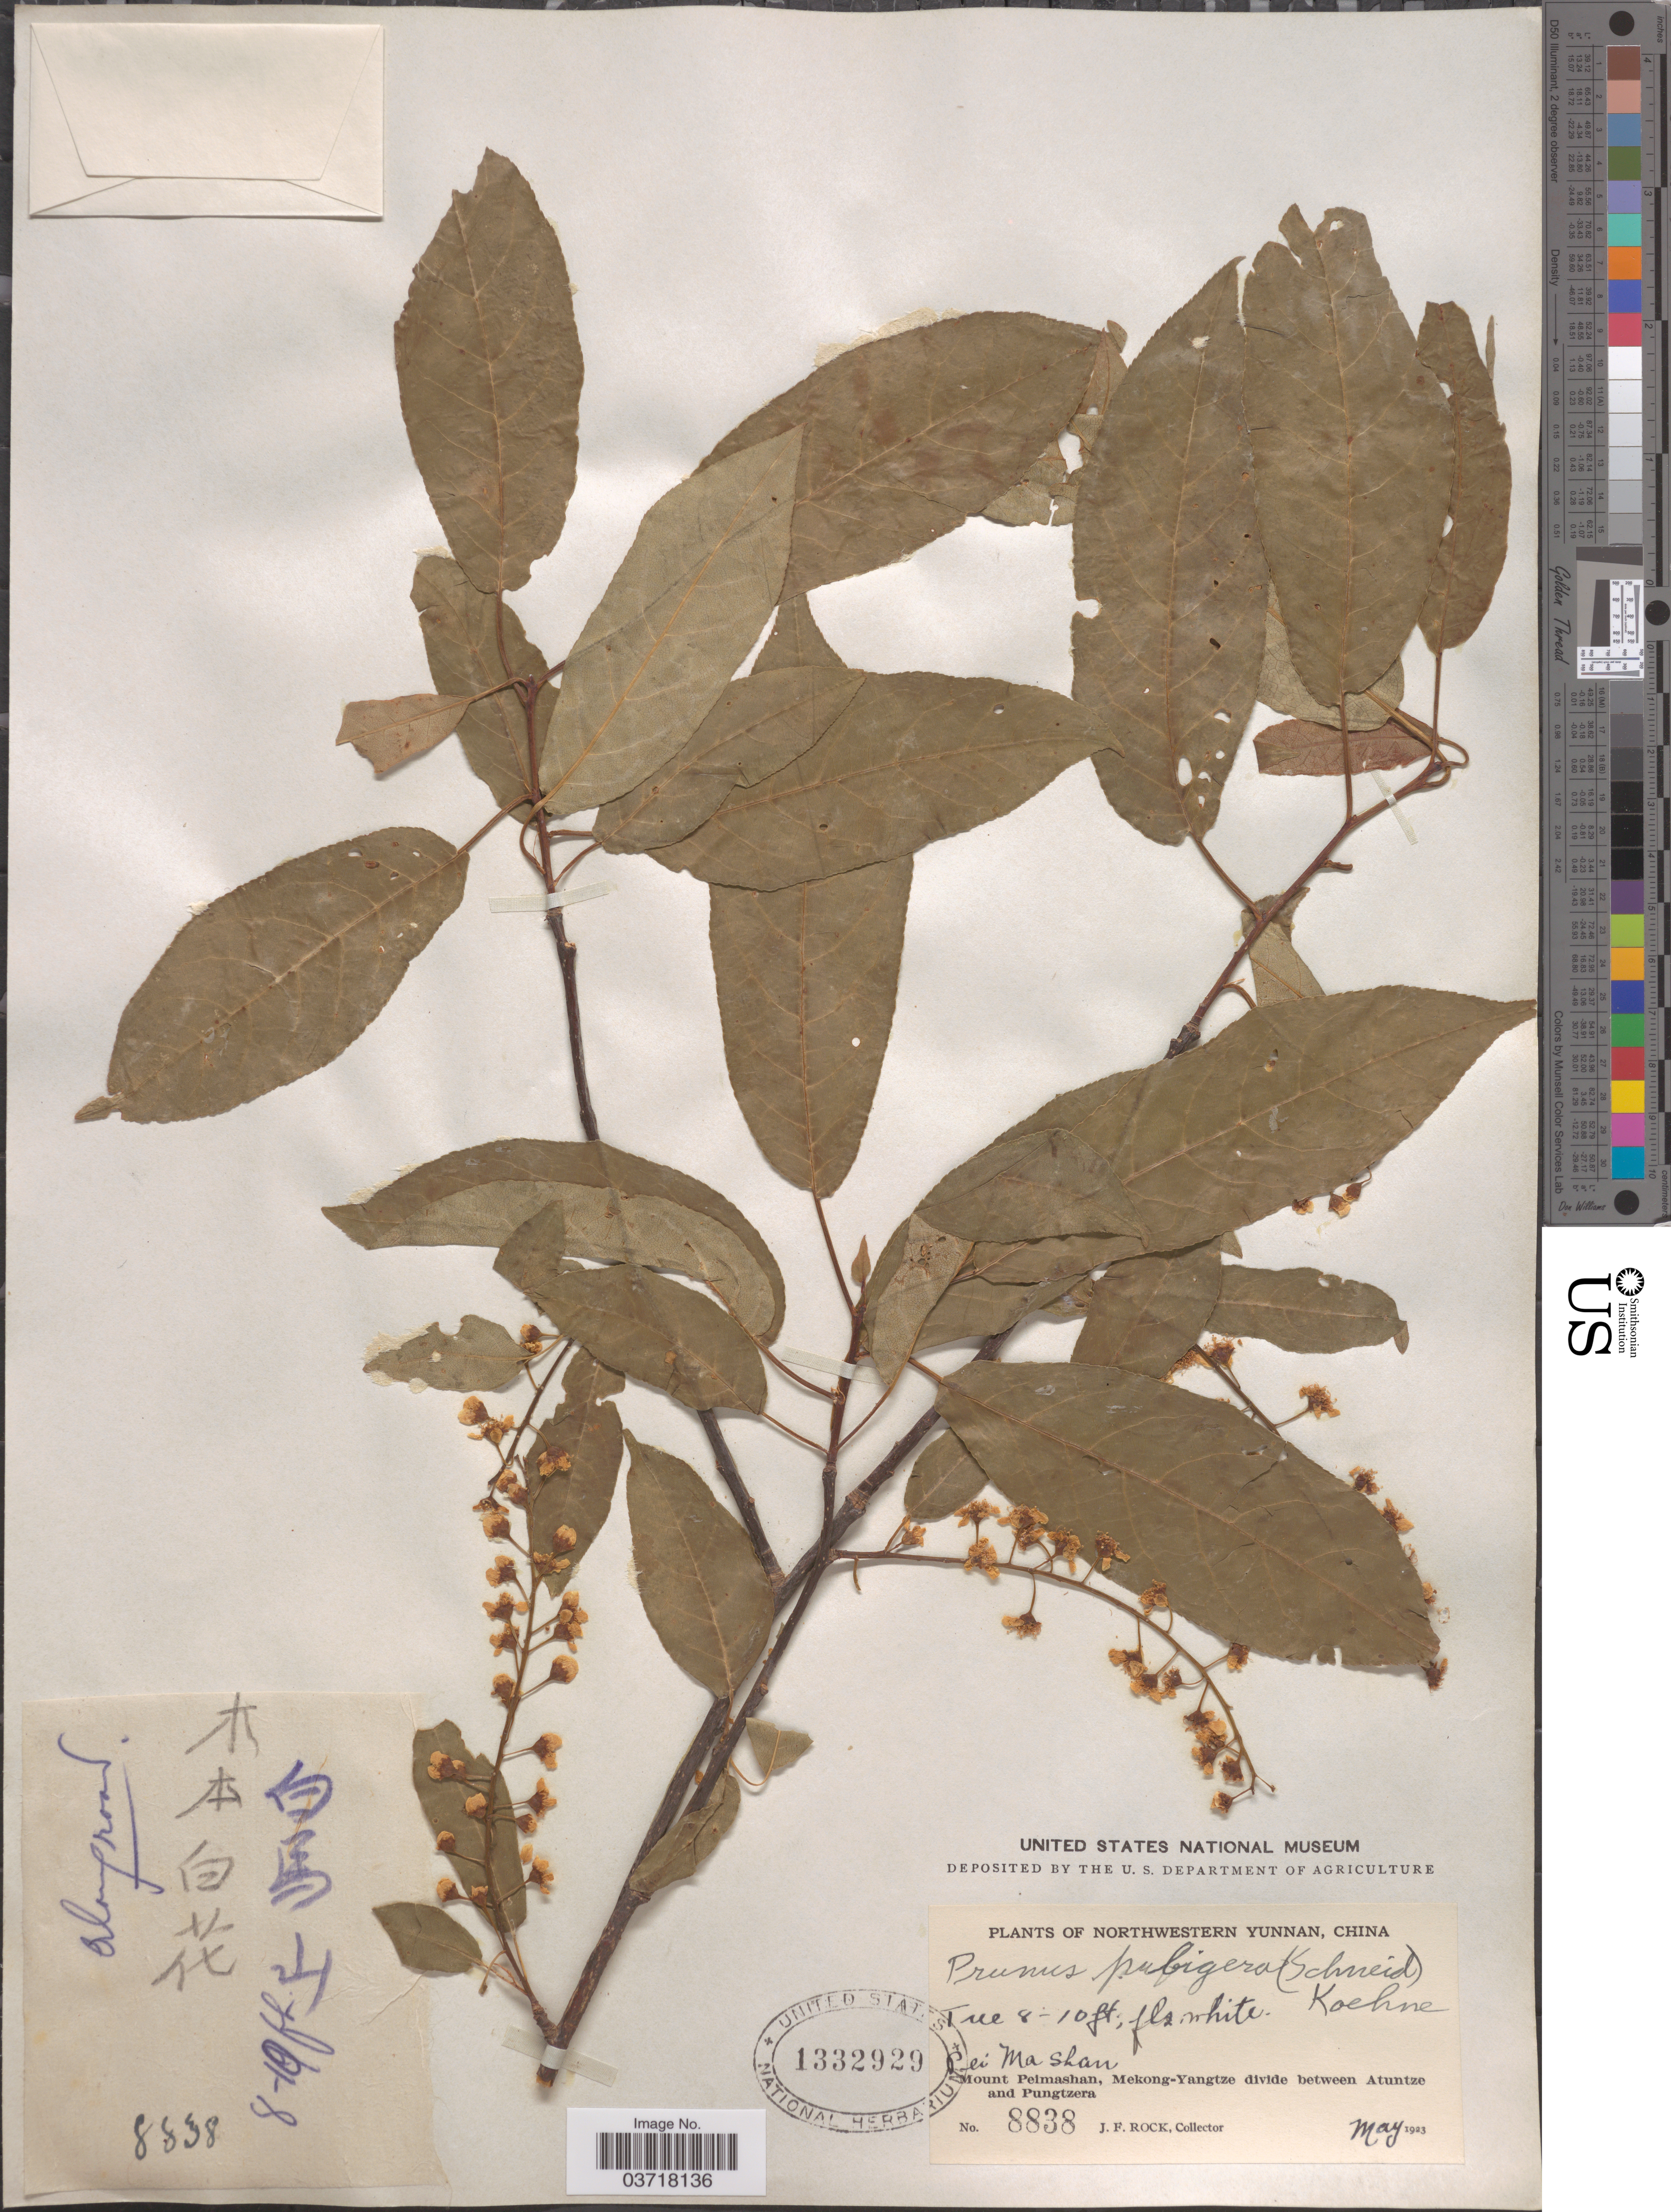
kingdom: Plantae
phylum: Tracheophyta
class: Magnoliopsida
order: Rosales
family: Rosaceae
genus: Prunus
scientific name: Prunus pubigera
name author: (C.K. Schneid.) Koehne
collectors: J. Rock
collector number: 8838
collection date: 1923-05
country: China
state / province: Yunnan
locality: Northwestern Yunnan. Pei Ma Shan. Mount Peimashan, Mekong-Yangtze divide between Atuntze and Pungtzera.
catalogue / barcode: US 1332929